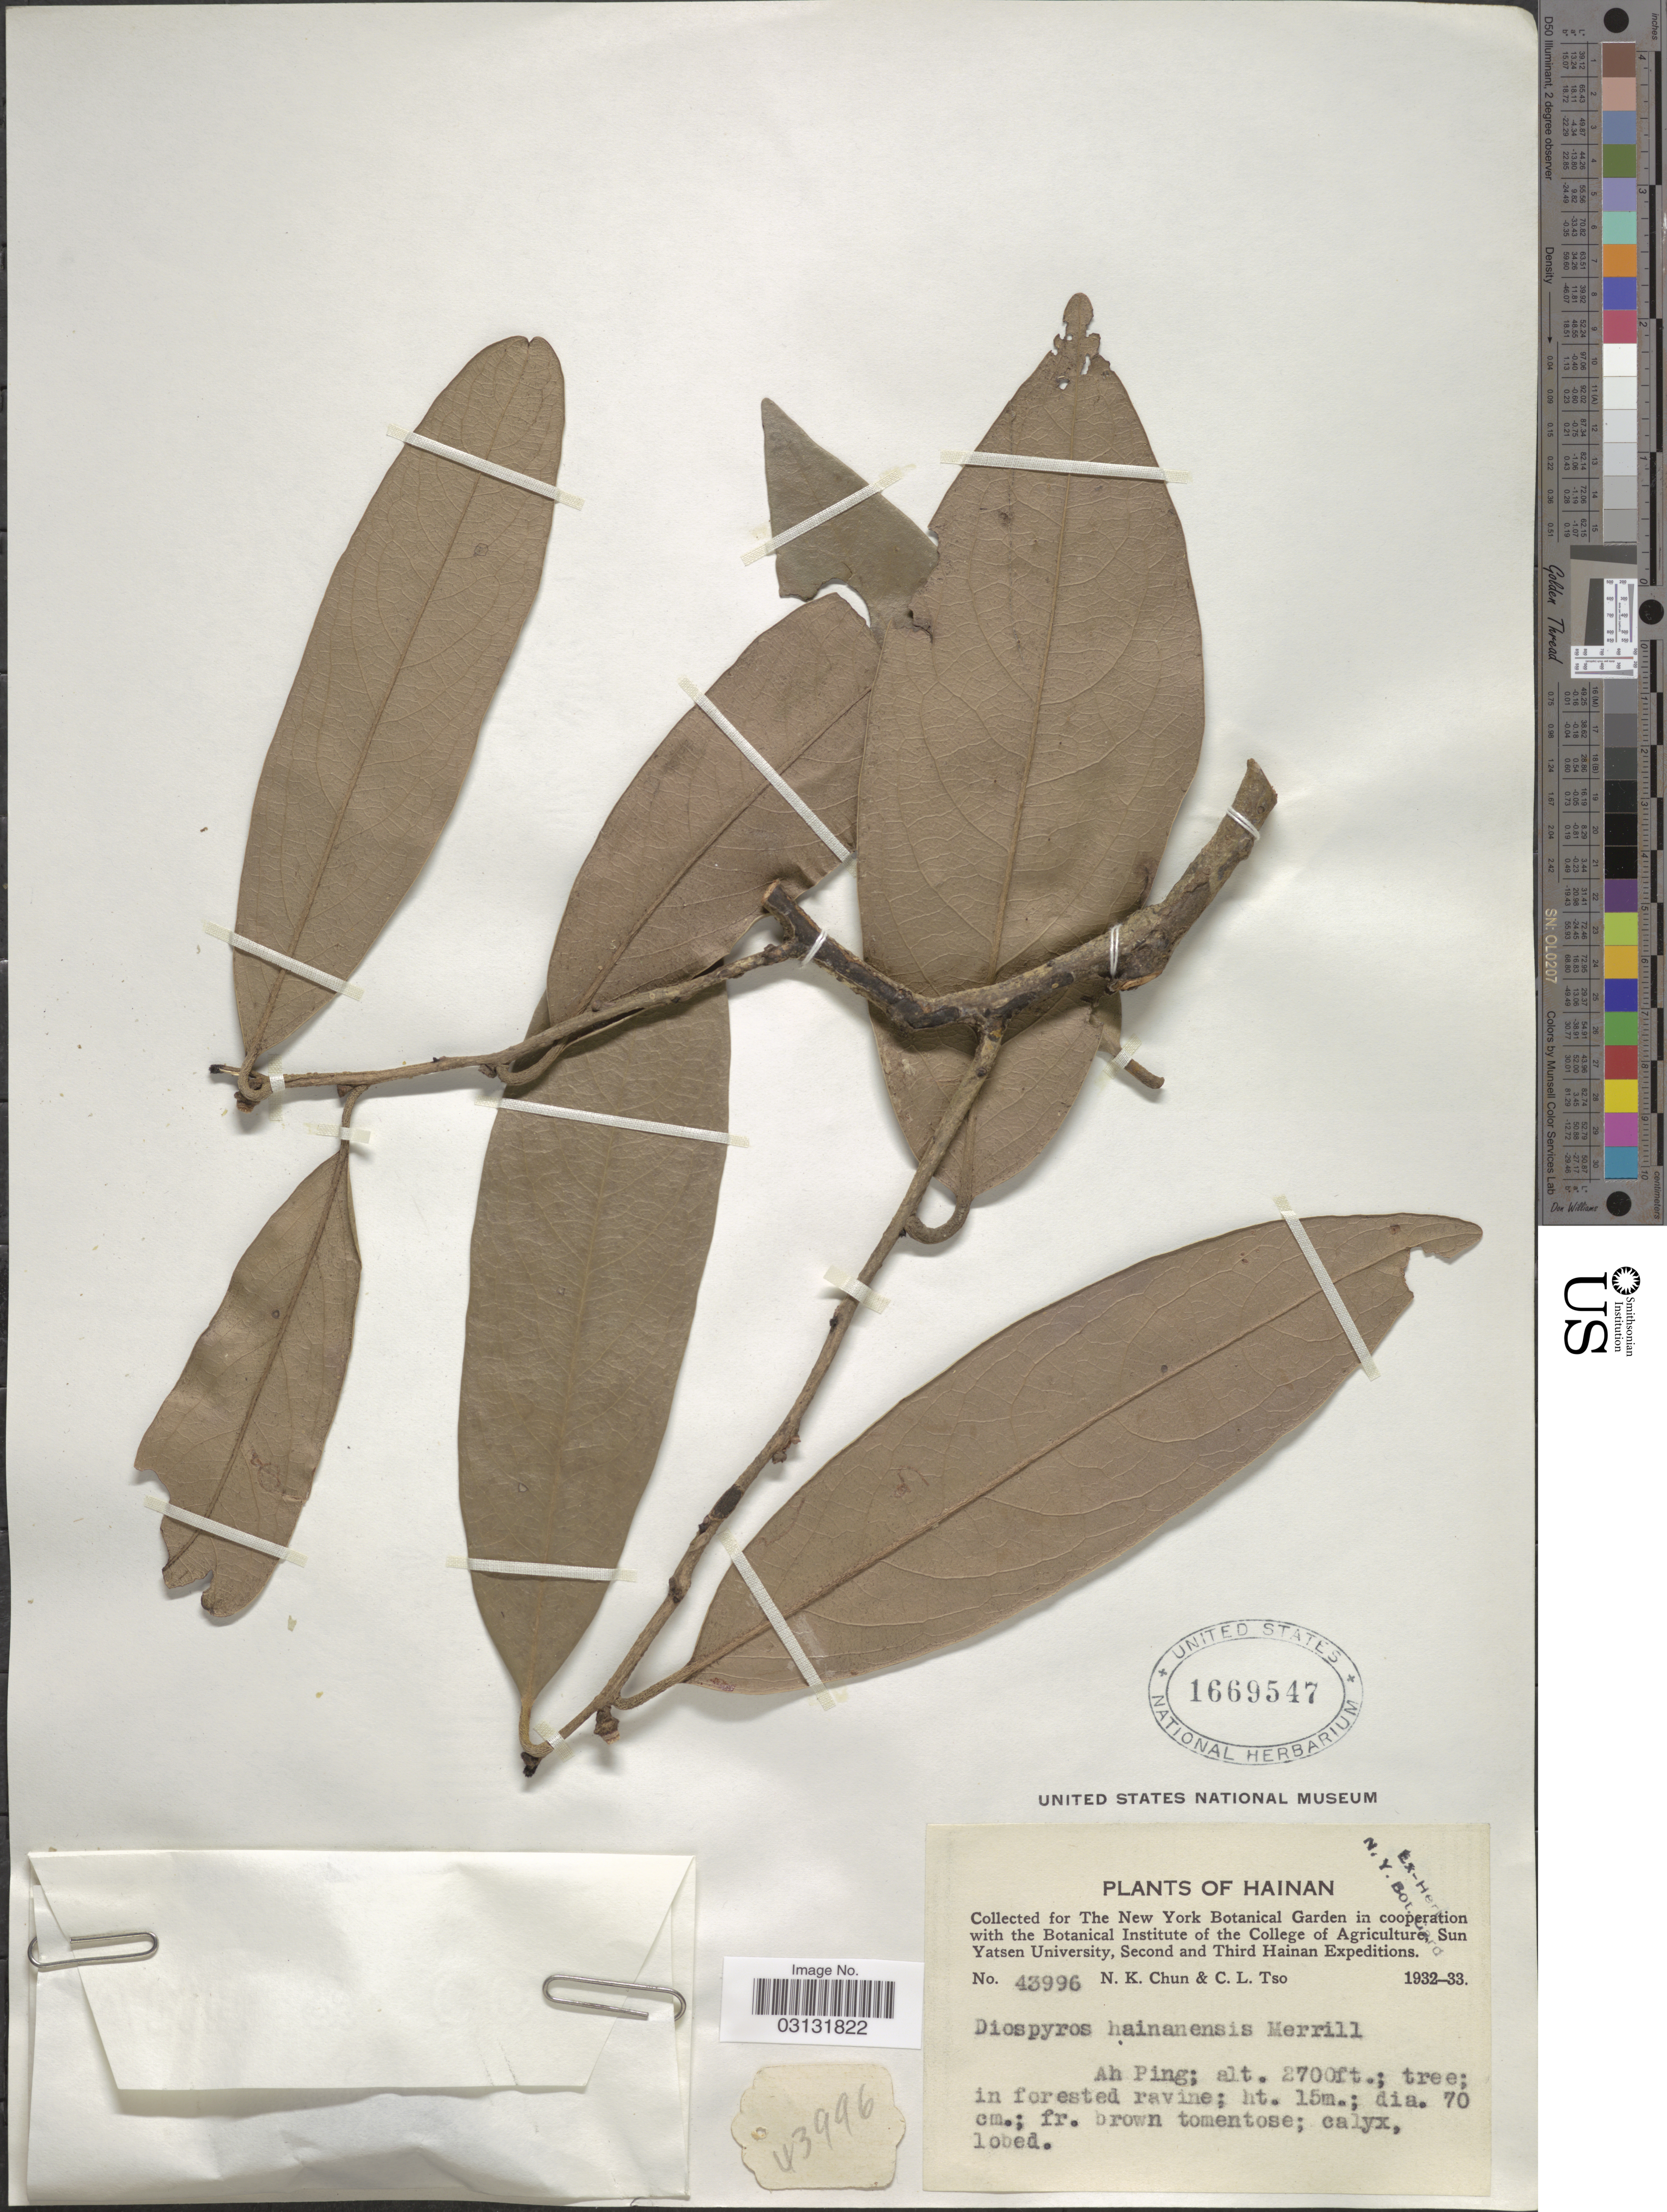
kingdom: Plantae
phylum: Tracheophyta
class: Magnoliopsida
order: Ericales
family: Ebenaceae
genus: Diospyros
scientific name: Diospyros hainanensis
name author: Merr.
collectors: N. K. Chun & C. Tso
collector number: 43996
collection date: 1932/1933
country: China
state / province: Hainan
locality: Ah Ping.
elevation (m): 823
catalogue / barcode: US 1669547